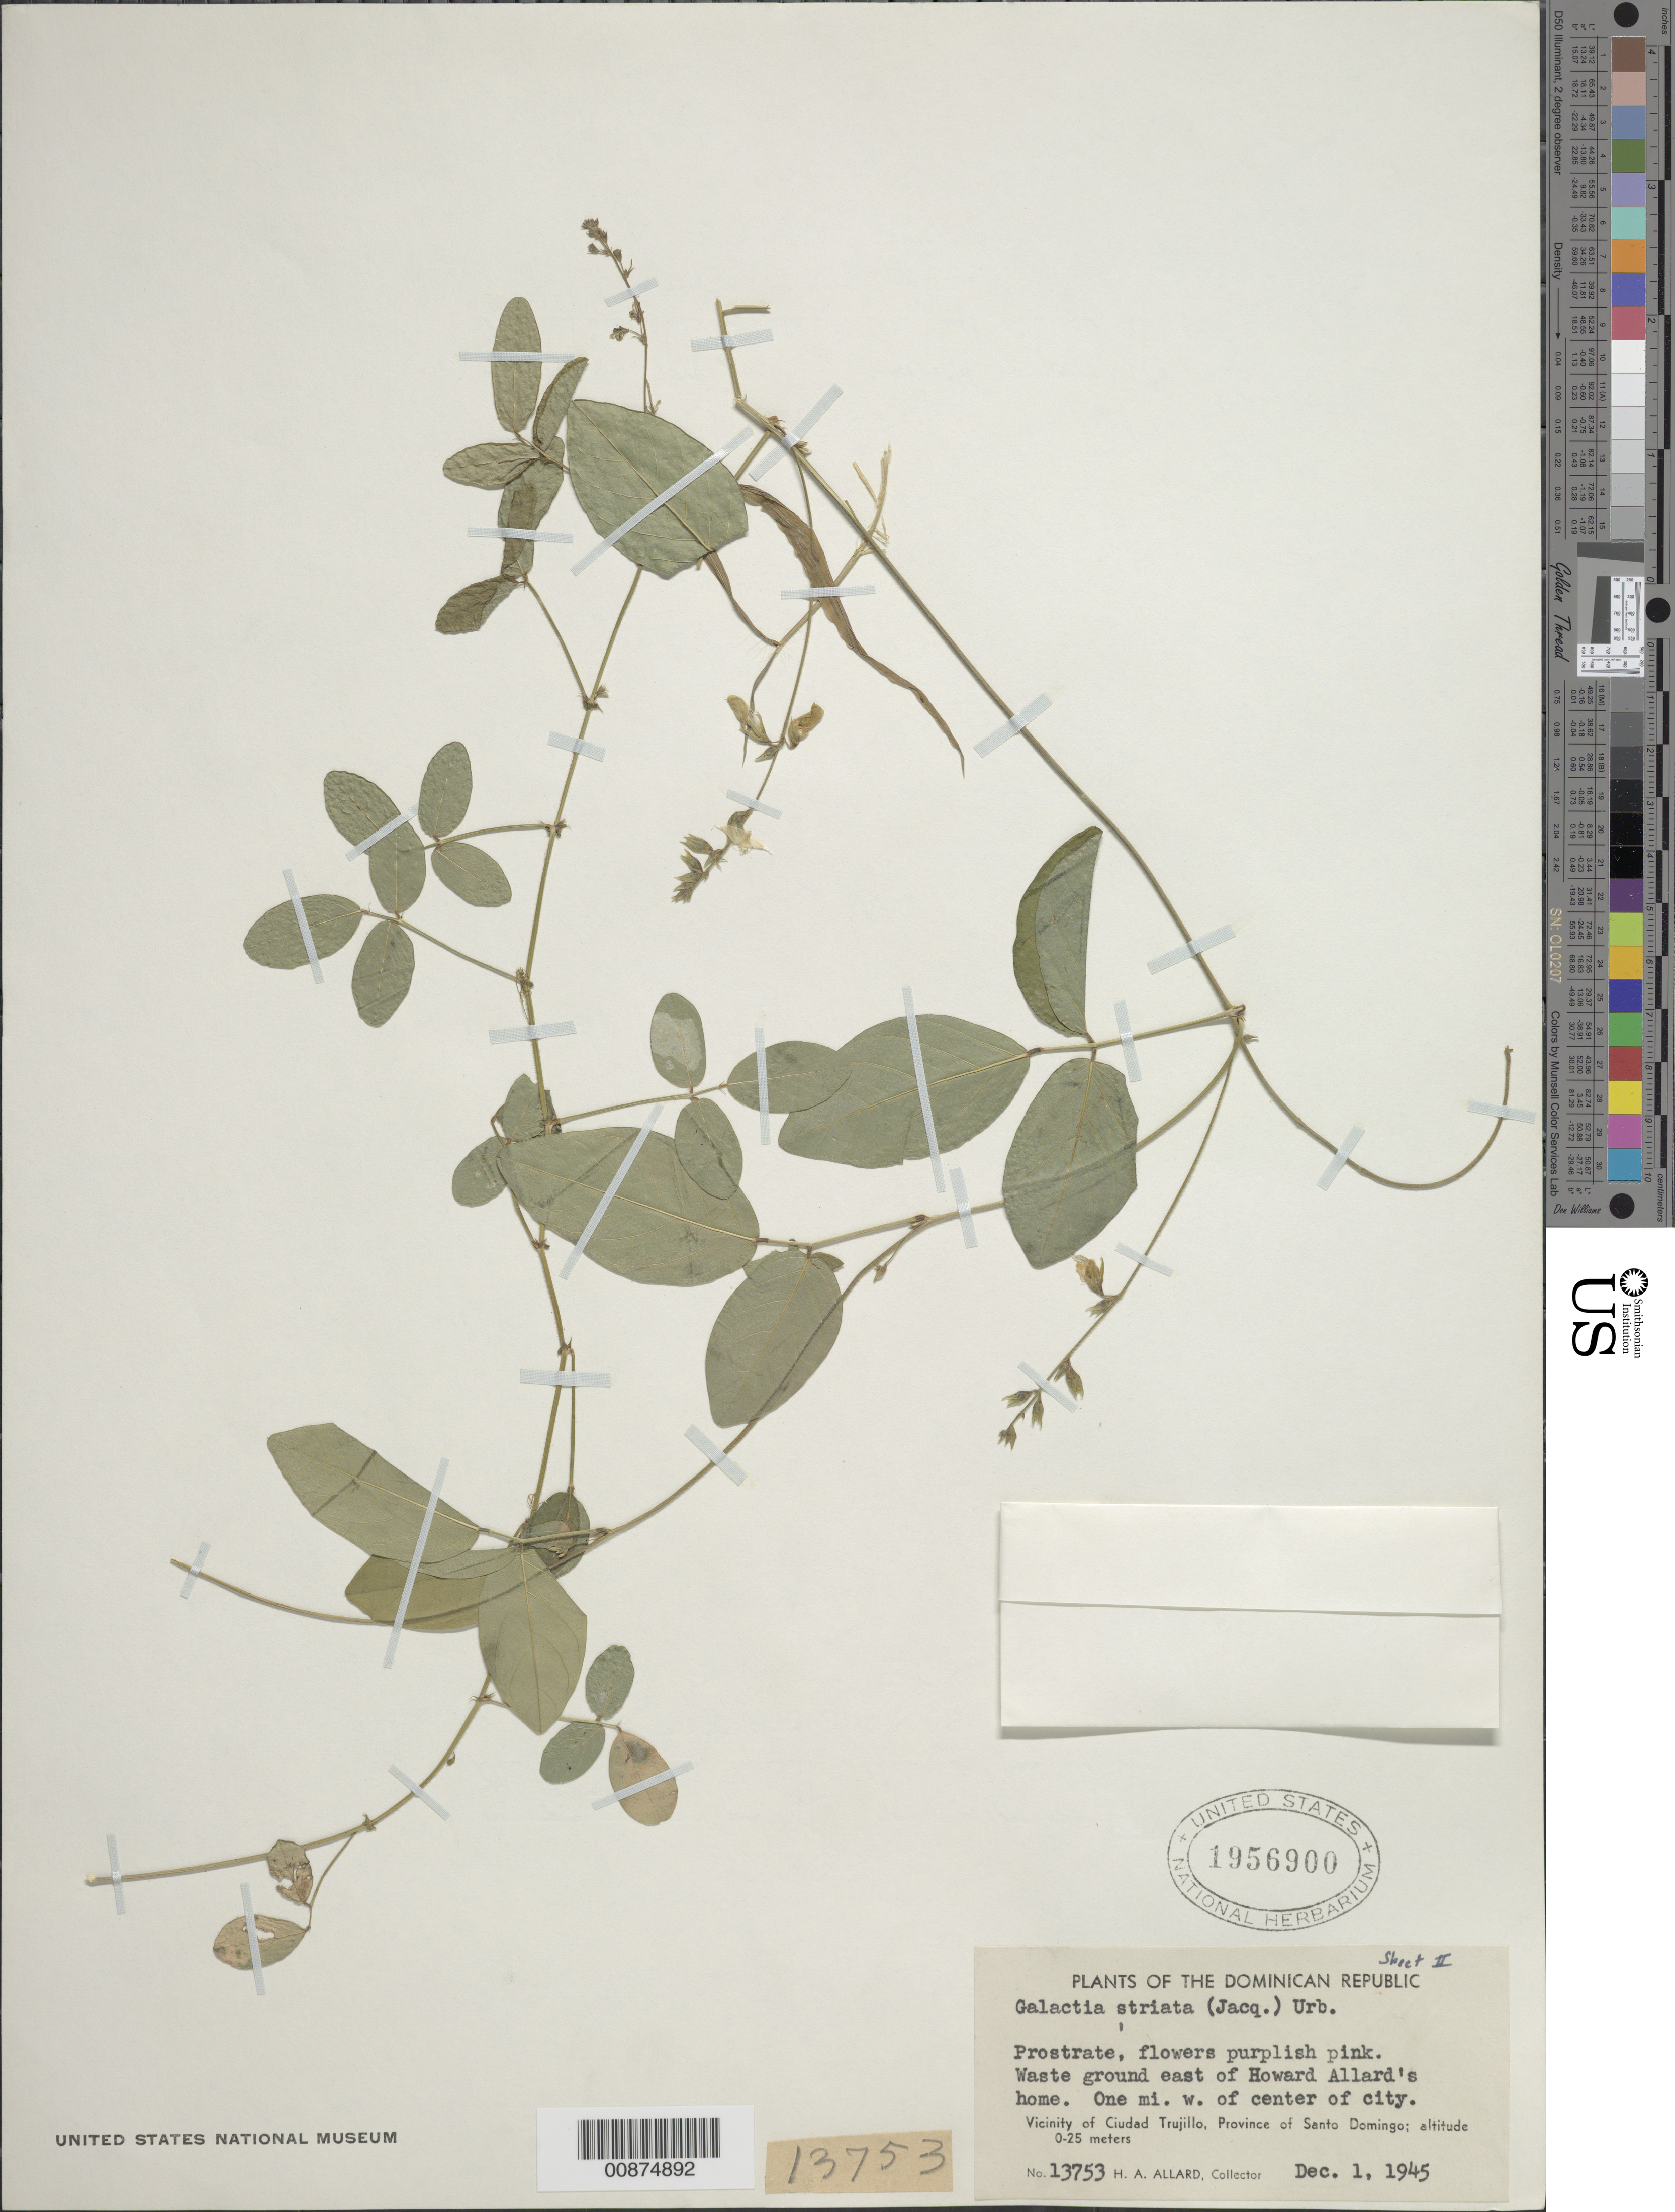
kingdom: Plantae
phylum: Tracheophyta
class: Magnoliopsida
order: Fabales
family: Fabaceae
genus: Galactia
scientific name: Galactia striata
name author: (Jacq.) Urb.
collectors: H. A. Allard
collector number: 13753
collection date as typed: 01 Dec 1945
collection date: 1945-12-01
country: Dominican Republic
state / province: Distrito Nacional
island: Hispaniola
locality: Vicinity of Ciudad Trujillo, Province of Santo Domingo (obsolete). Waste ground east of Howard Allard's home. One mi. W of center of city.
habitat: Waste ground.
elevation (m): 0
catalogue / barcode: US 1956900